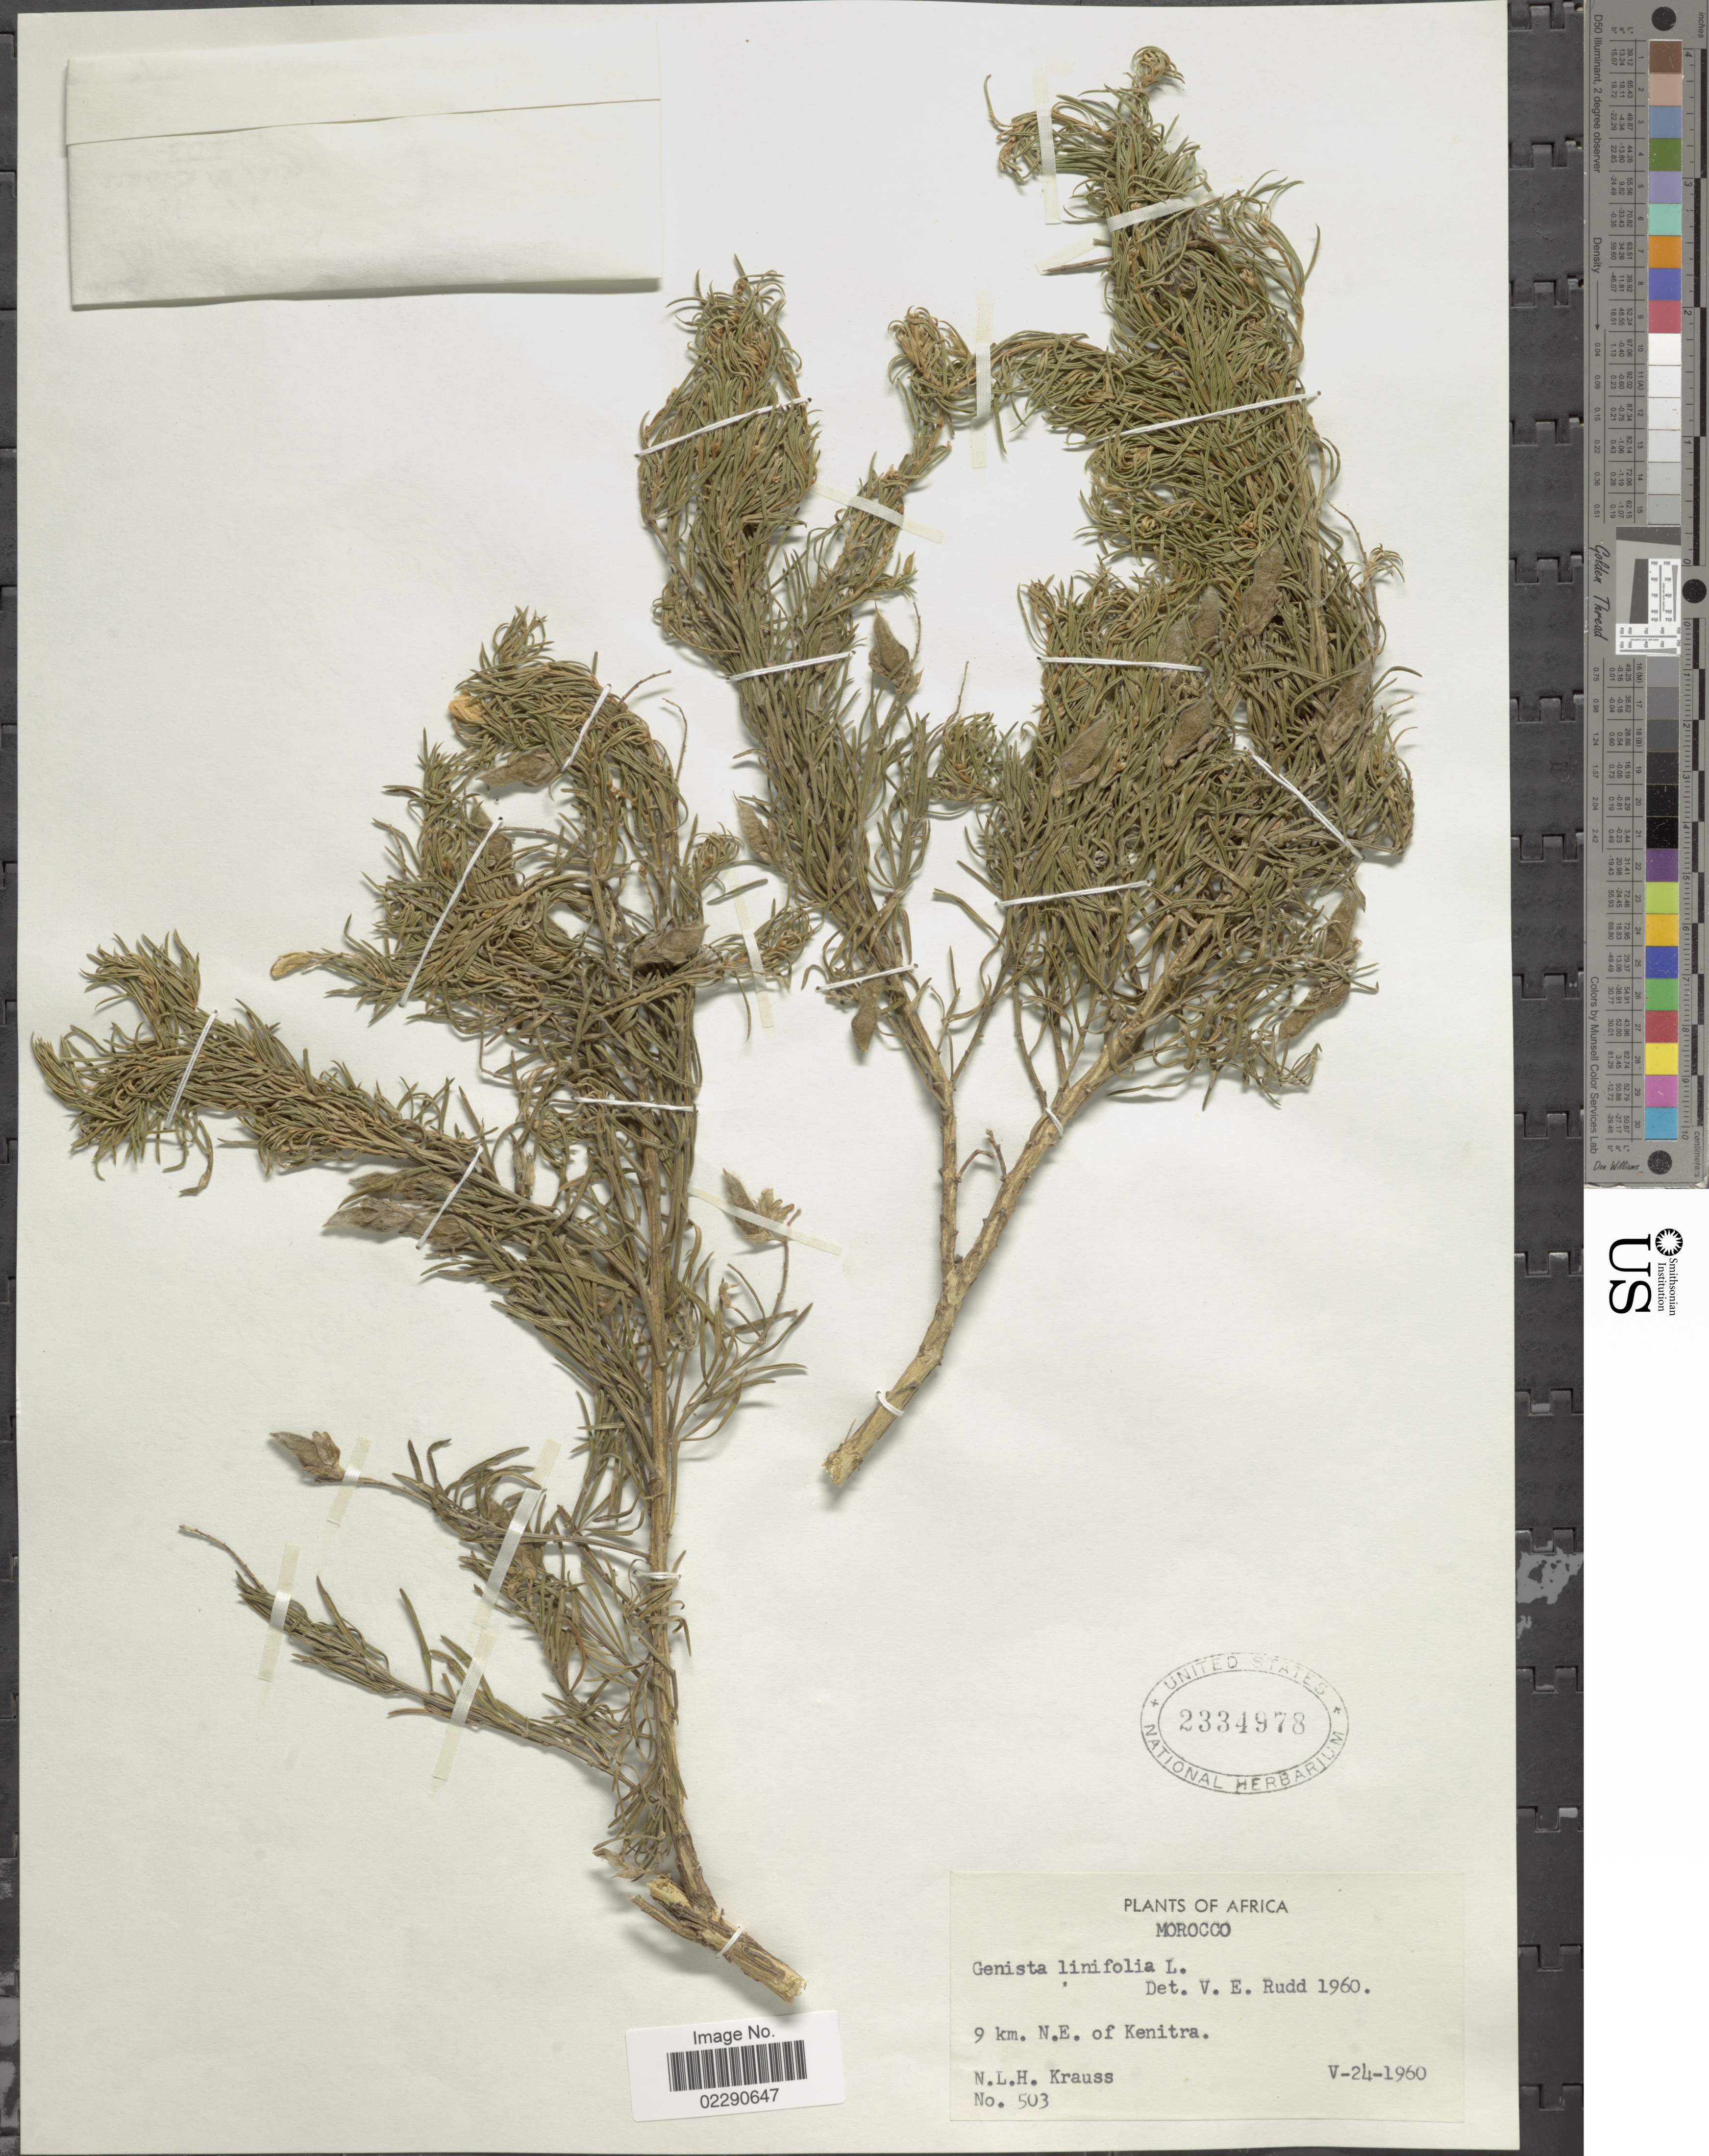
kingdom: Plantae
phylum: Tracheophyta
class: Magnoliopsida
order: Fabales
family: Fabaceae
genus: Genista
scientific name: Genista linifolia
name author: L.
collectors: N. Krauss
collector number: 503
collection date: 1960-05-24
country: Morocco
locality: Africa, 9 km N.E. of Kenitra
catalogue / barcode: US 2334978